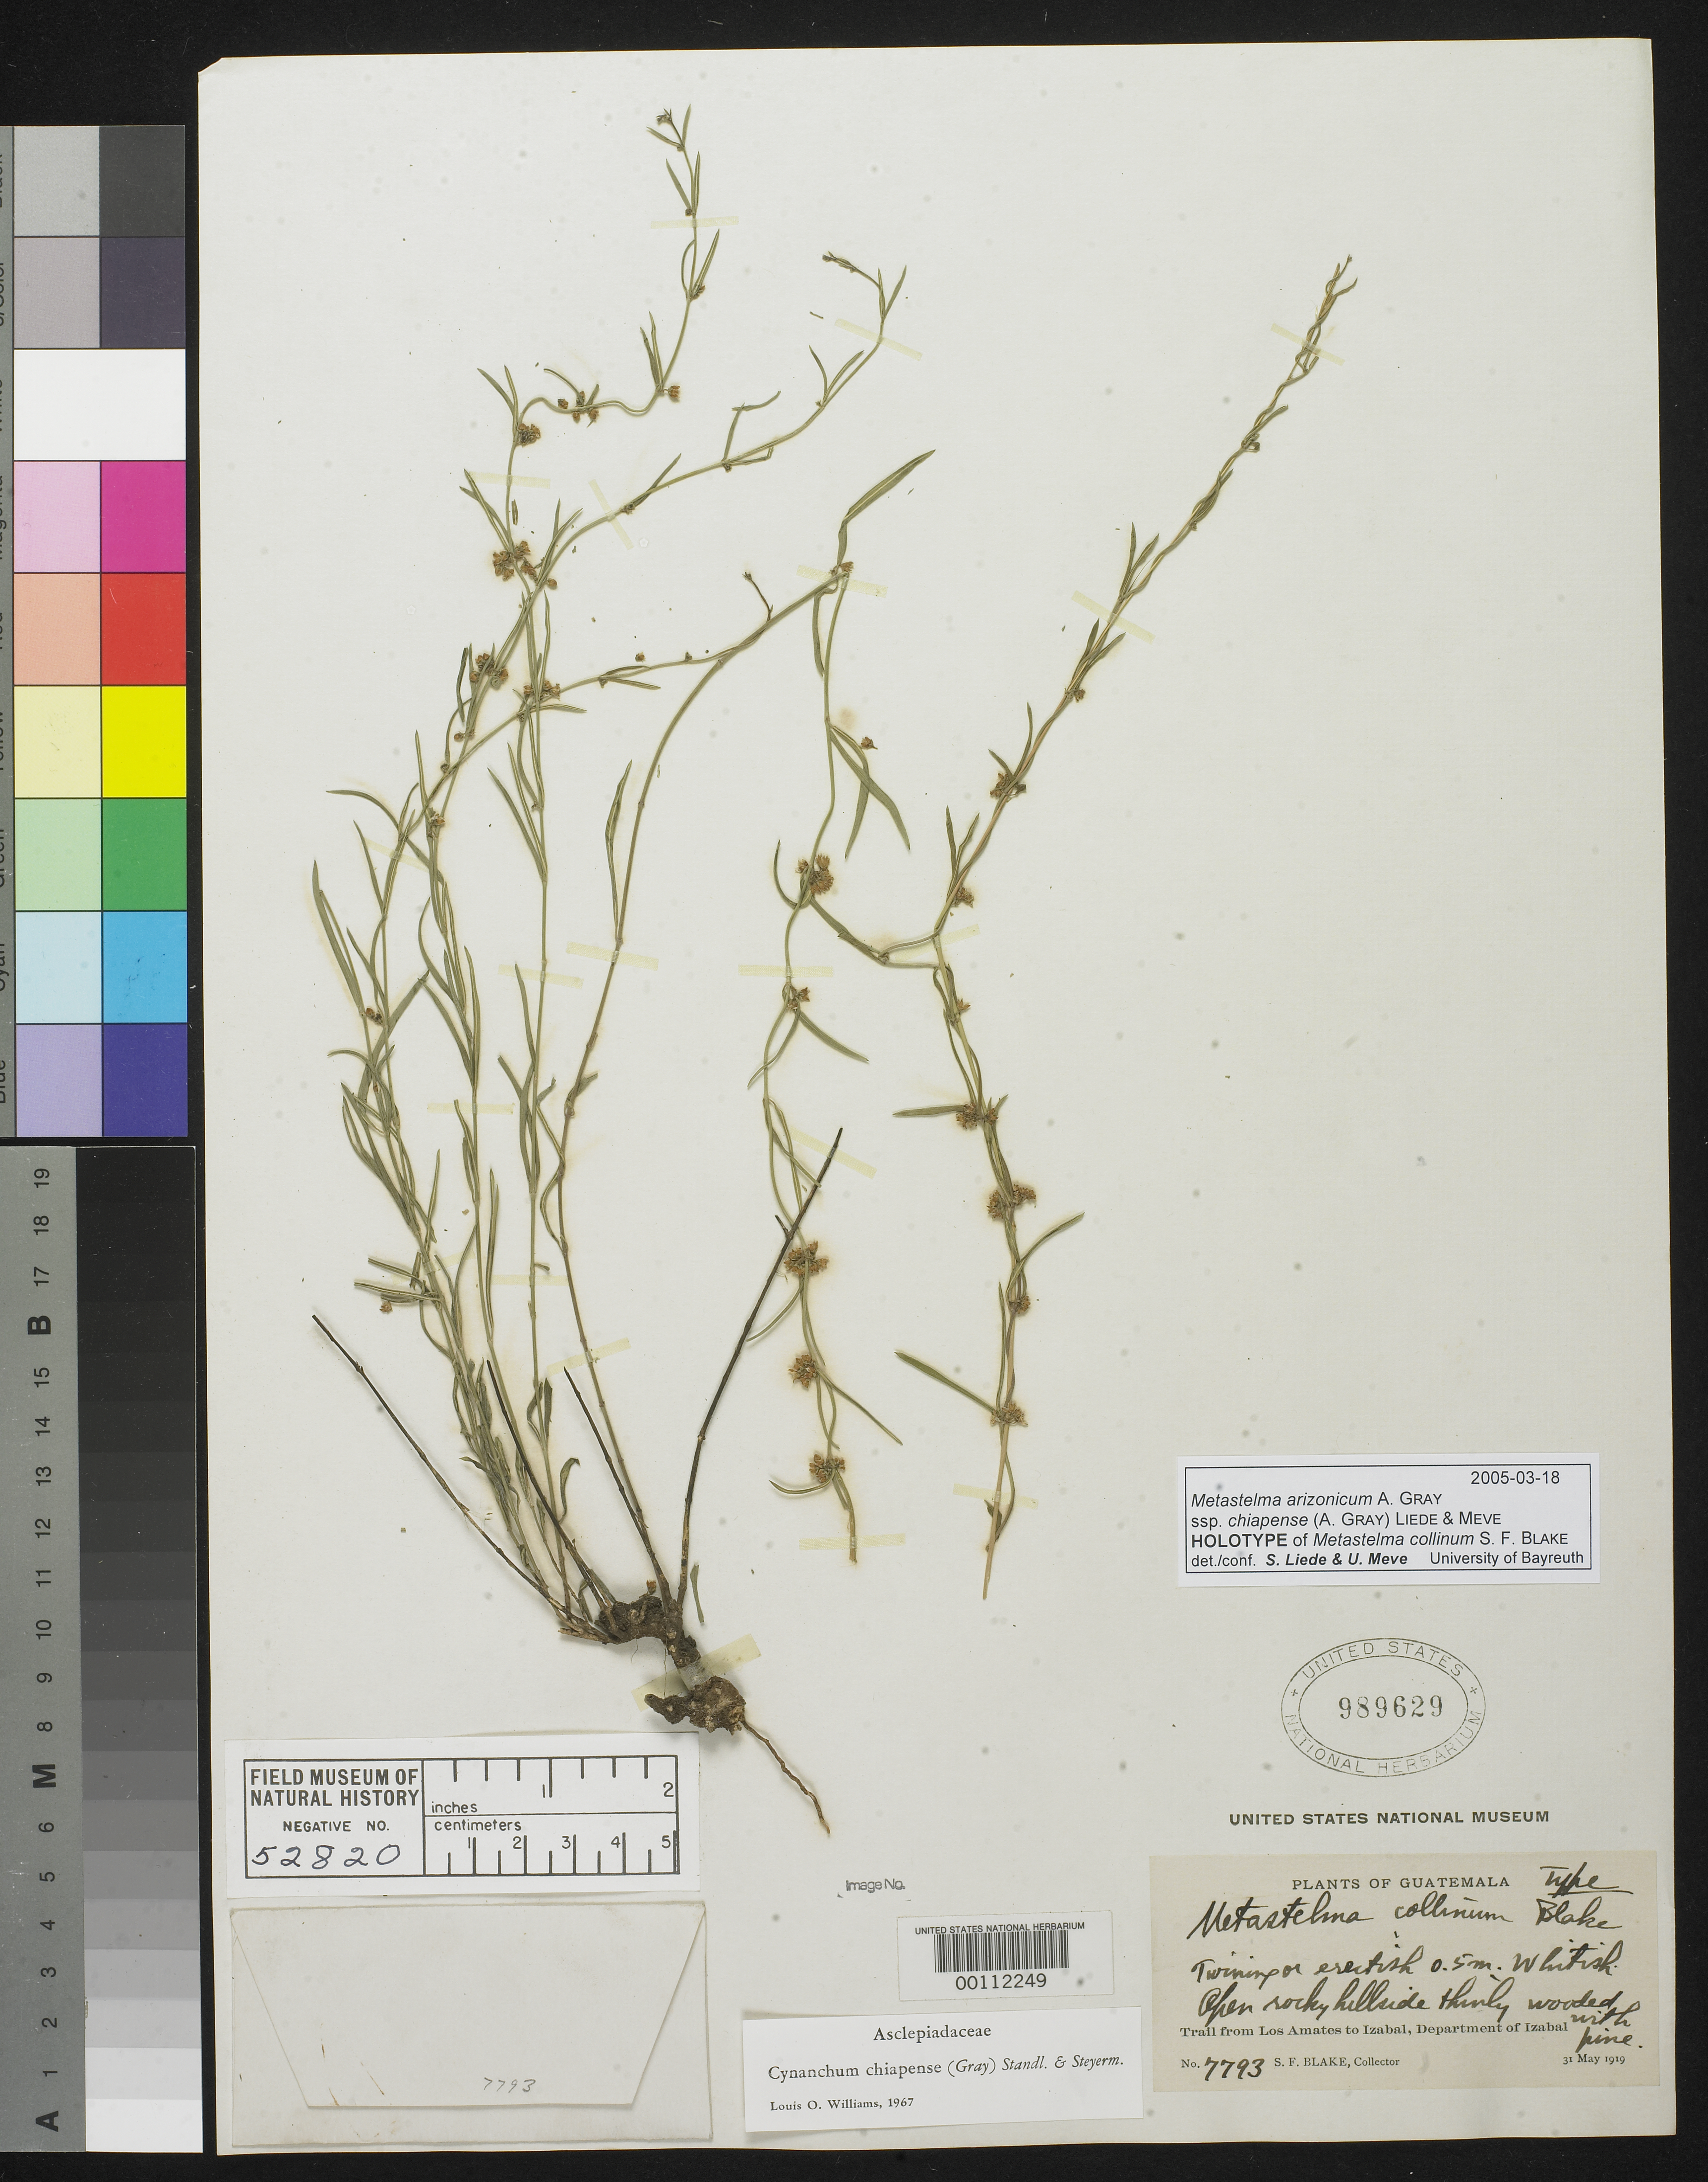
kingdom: Plantae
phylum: Tracheophyta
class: Magnoliopsida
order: Gentianales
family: Apocynaceae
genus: Metastelma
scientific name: Metastelma collinum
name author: S.F. Blake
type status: Holotype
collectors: S. Blake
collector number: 7793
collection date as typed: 31 May 1919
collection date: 1919-05-31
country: Guatemala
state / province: Izabal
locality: Between Los Amates and Izabal.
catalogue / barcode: US 989629